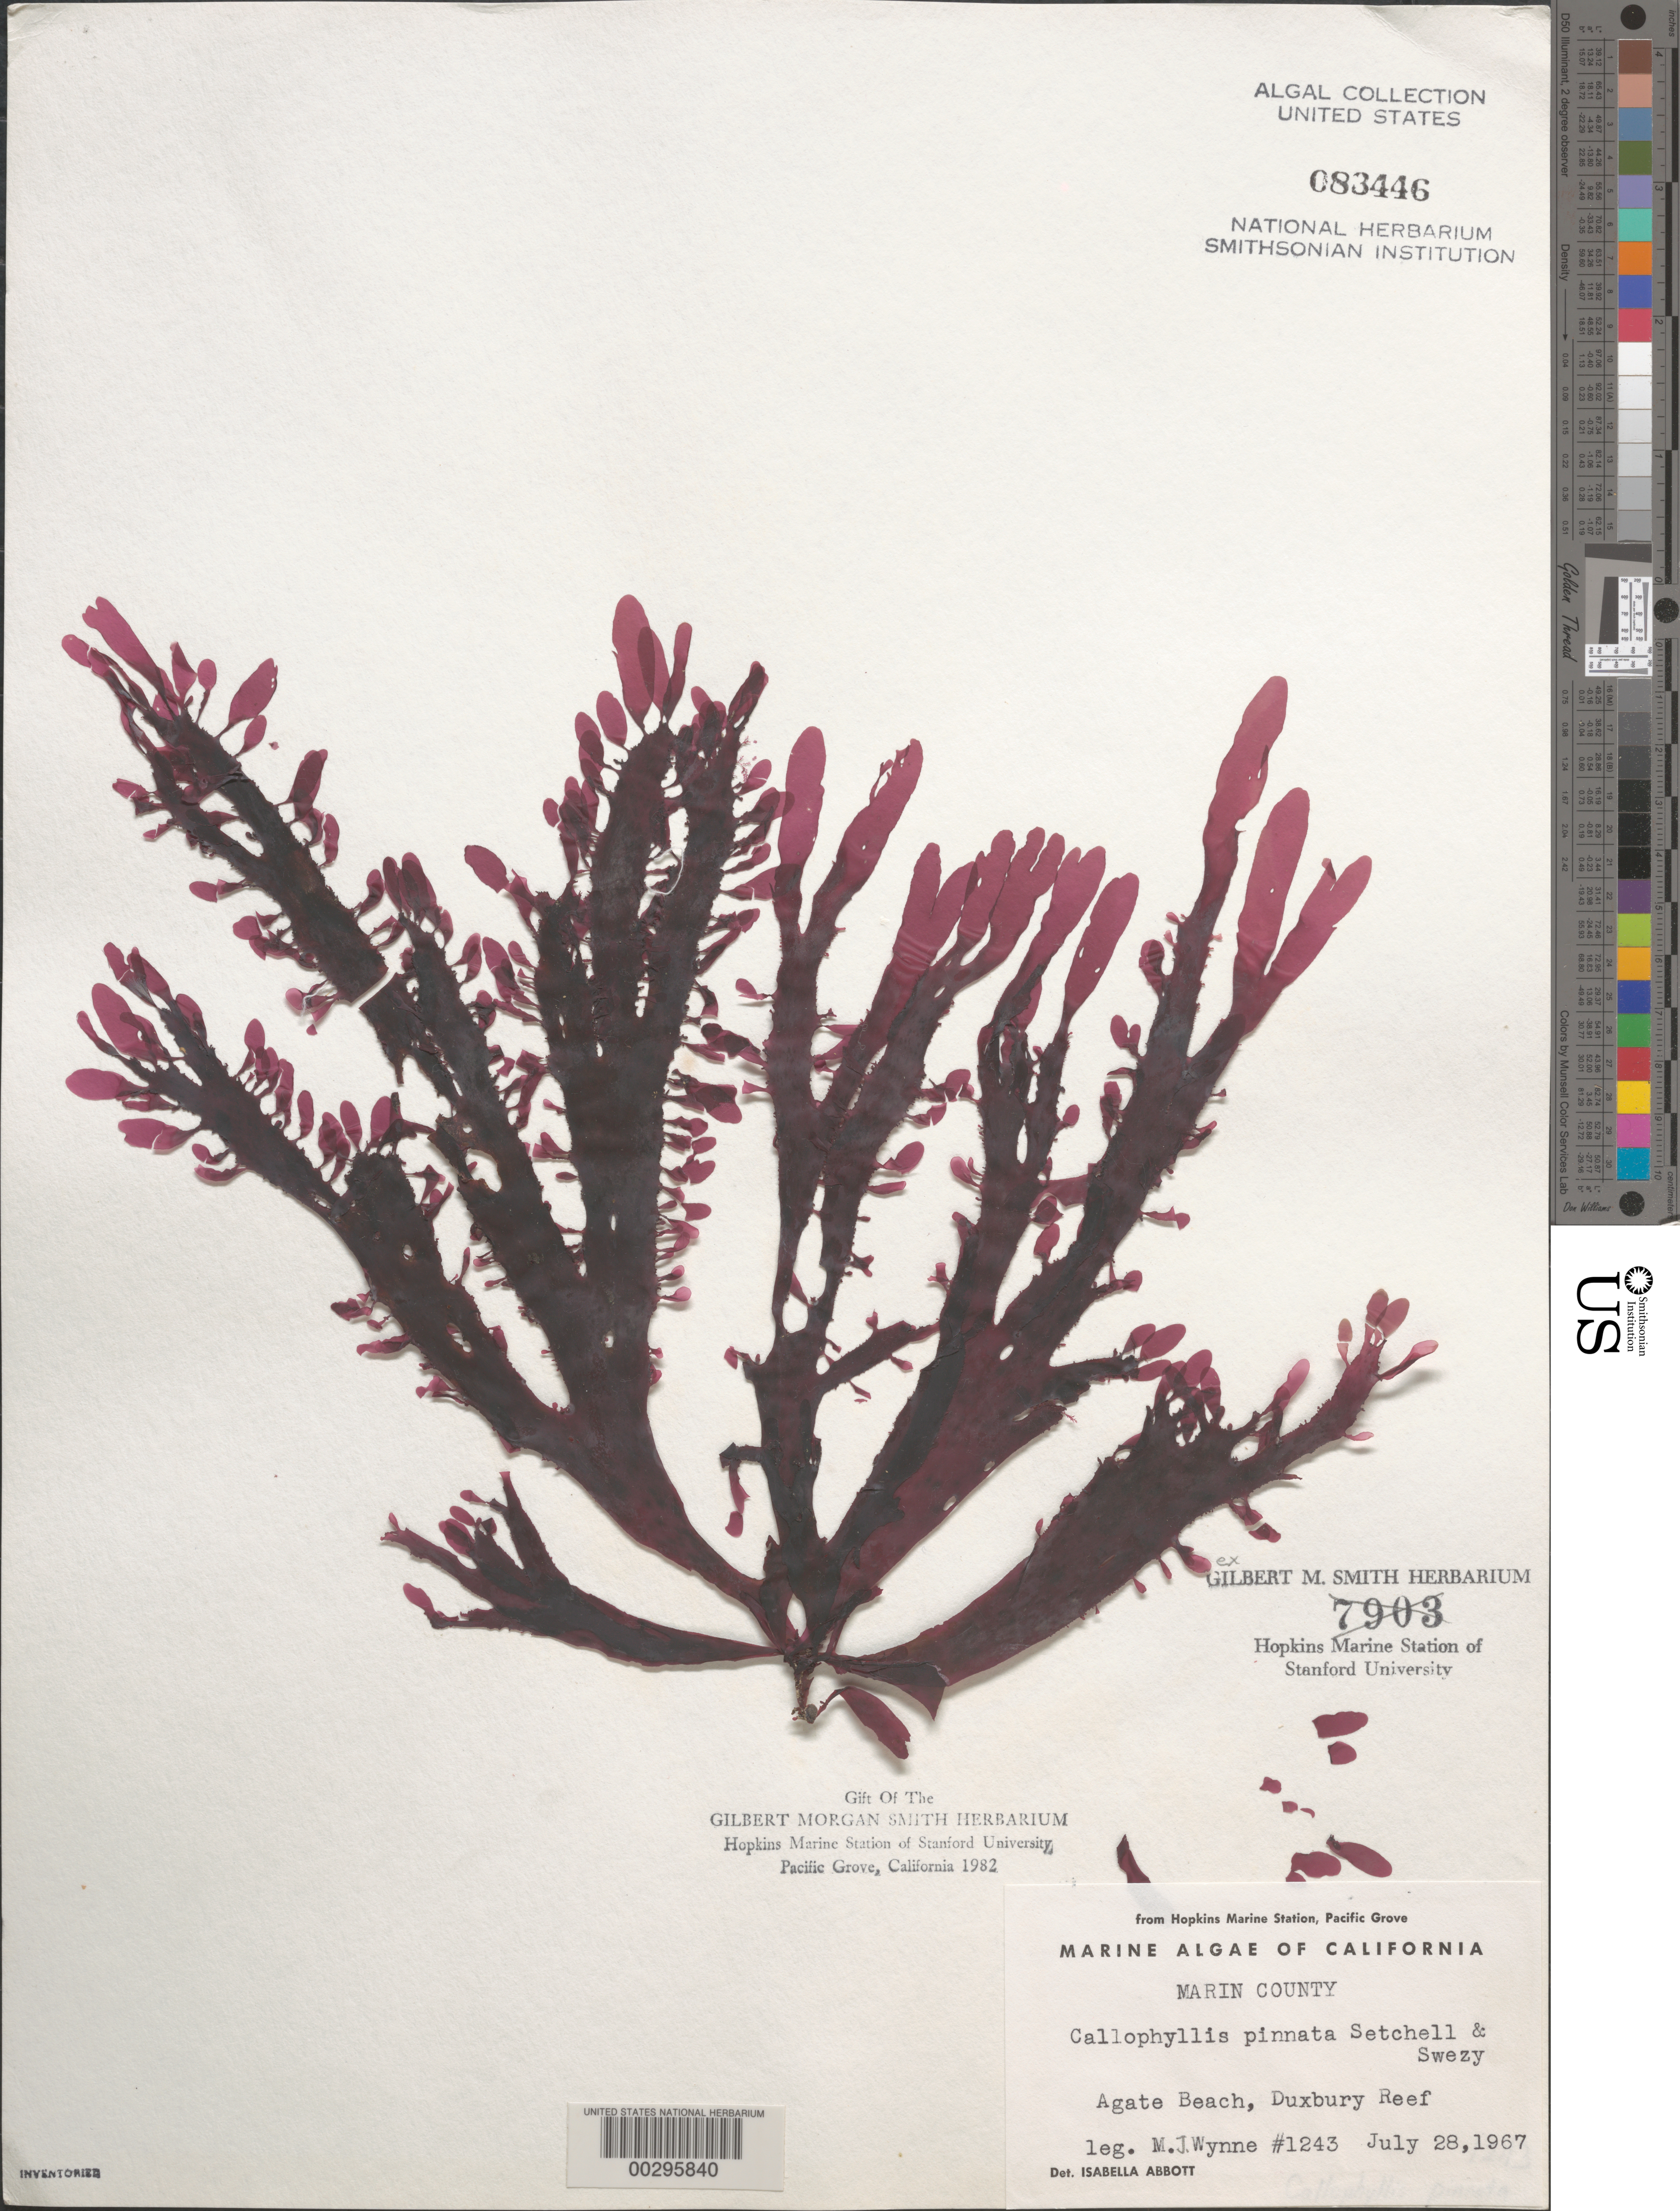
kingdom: Plantae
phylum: Rhodophyta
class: Florideophyceae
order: Gigartinales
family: Kallymeniaceae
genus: Callophyllis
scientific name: Callophyllis pinnata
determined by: Abbott, Isabella A.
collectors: M.J. Wynne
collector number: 1243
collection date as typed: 28 Jul 1967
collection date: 1967-07-28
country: United States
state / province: California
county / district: Marin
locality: Agate Beach, Duxbury Reef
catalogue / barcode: US 83446